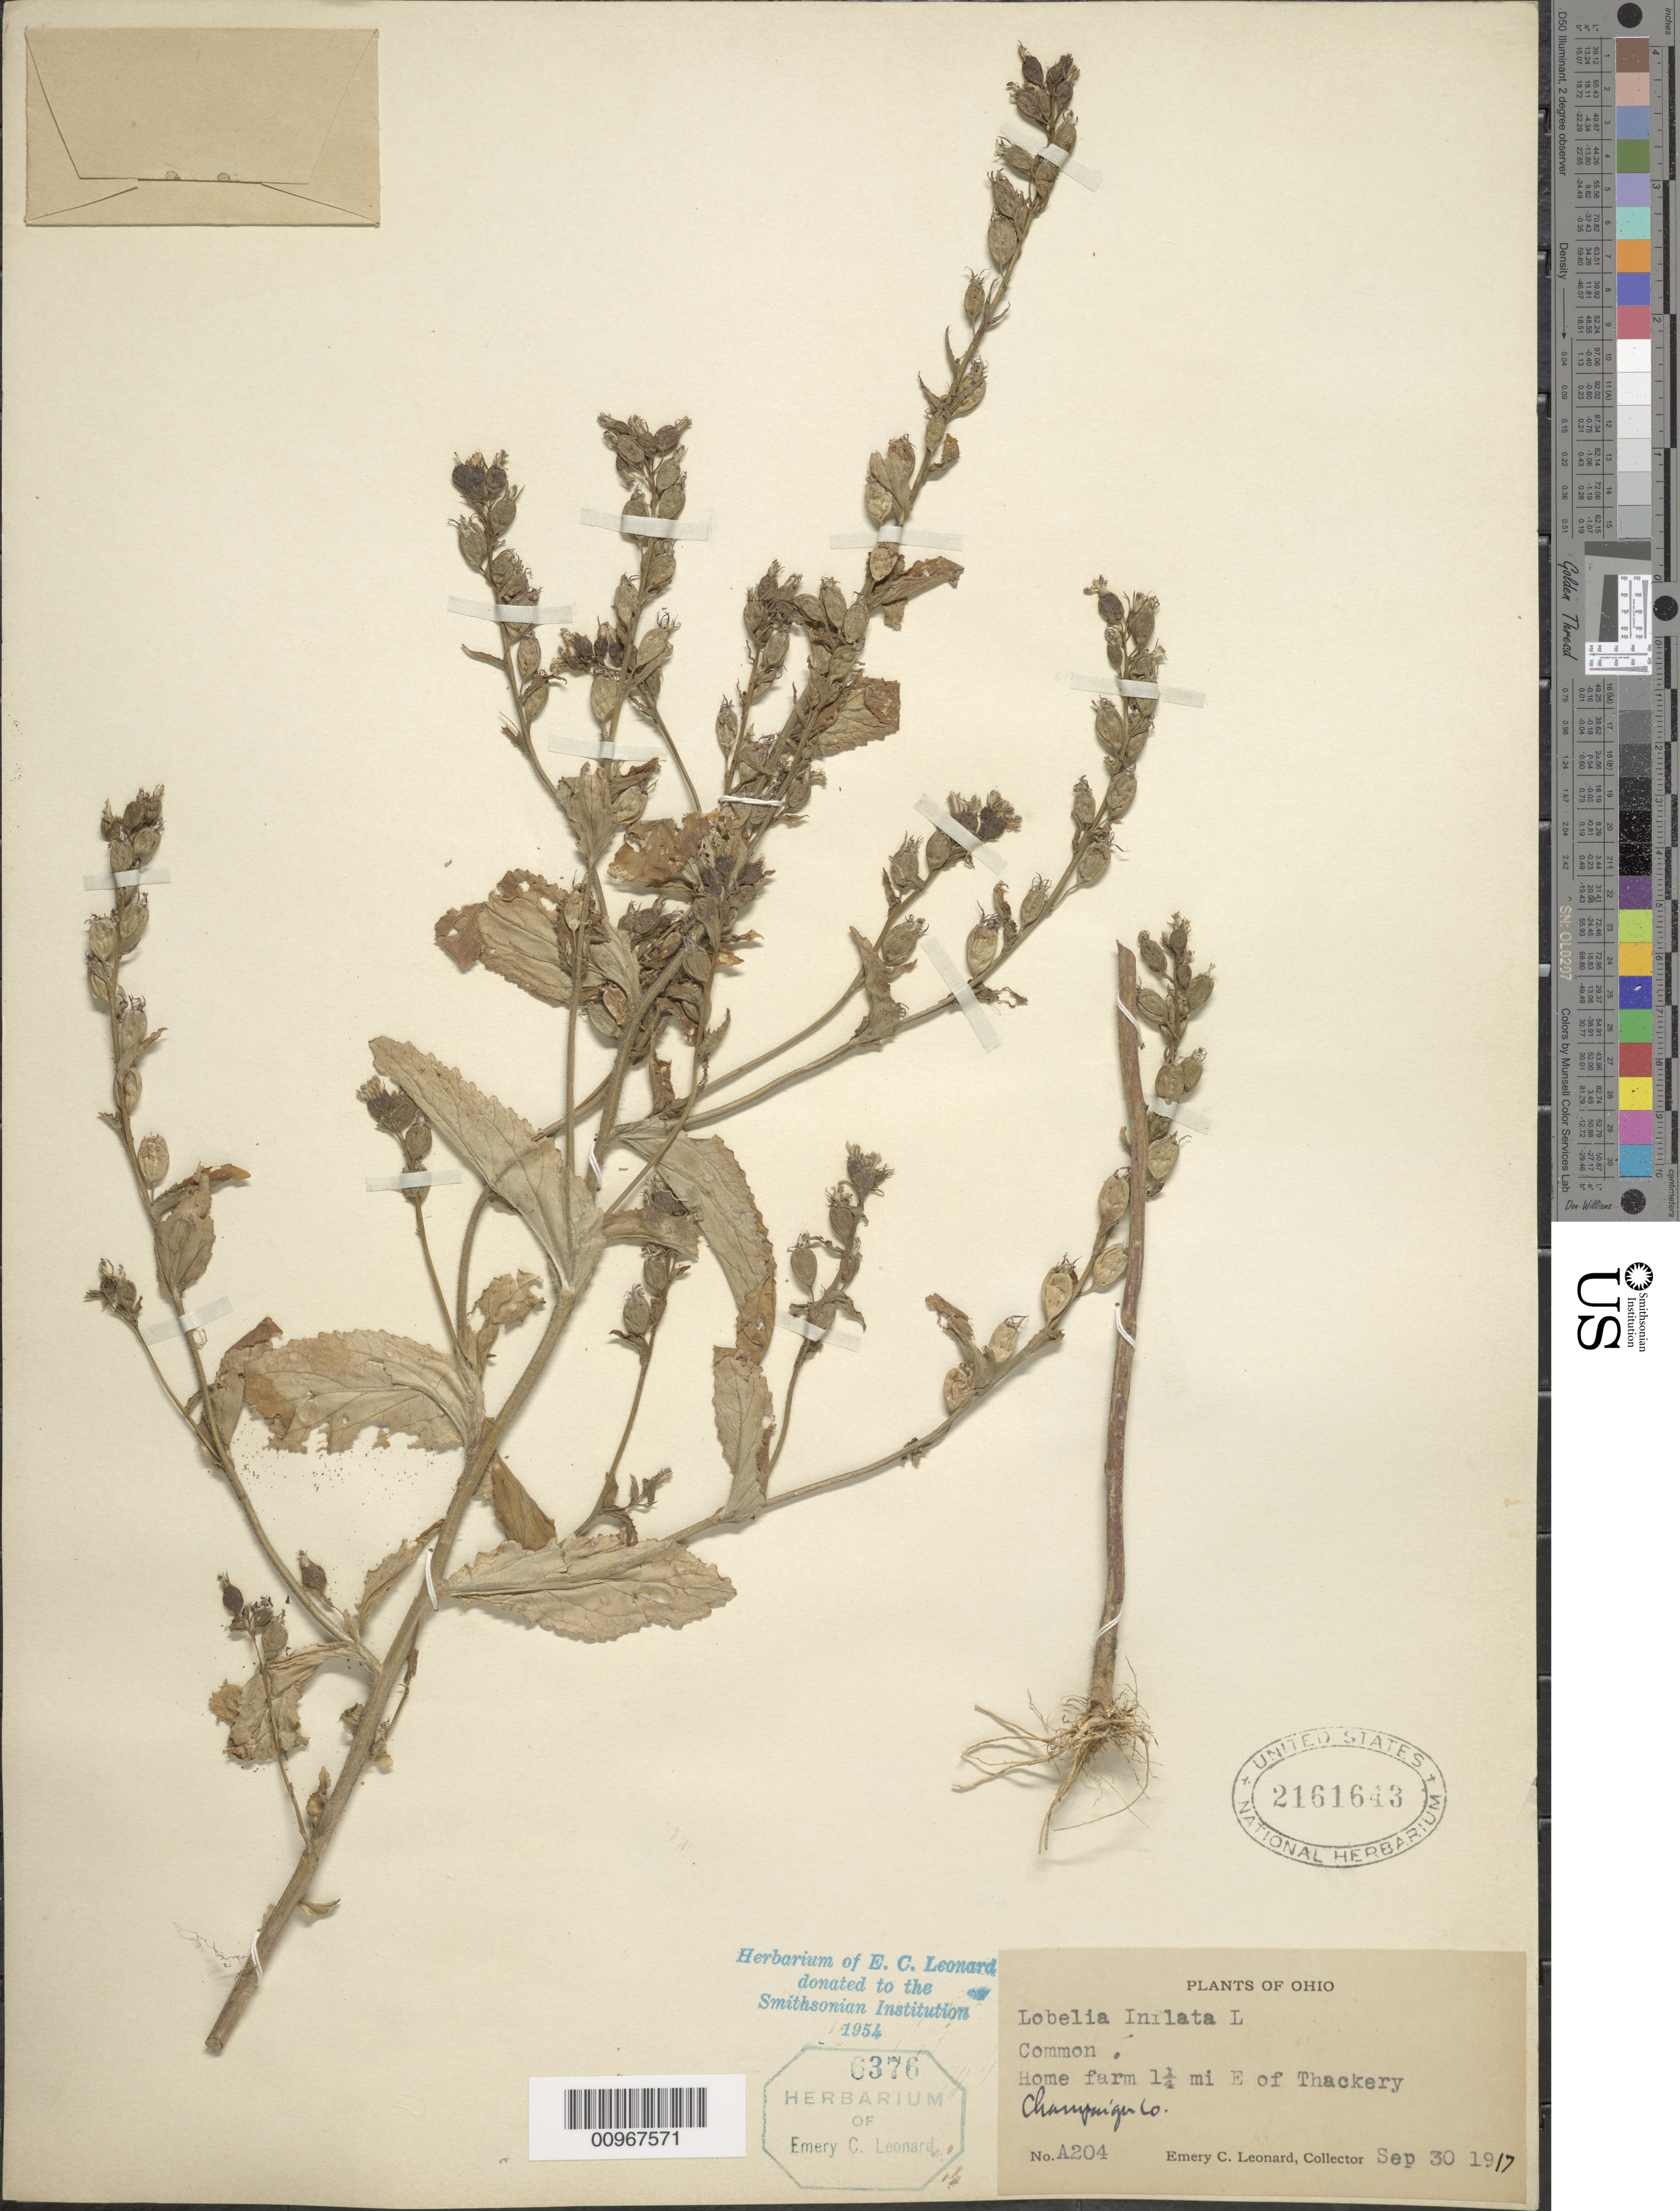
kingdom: Plantae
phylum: Tracheophyta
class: Magnoliopsida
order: Asterales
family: Campanulaceae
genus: Lobelia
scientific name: Lobelia inflata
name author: L.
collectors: E. C. Leonard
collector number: A204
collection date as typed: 30 Sep 1917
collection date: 1917-09-30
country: United States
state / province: Ohio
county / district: Champaign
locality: Home Farm 1.25 E. of Thackery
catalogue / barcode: US 2161643